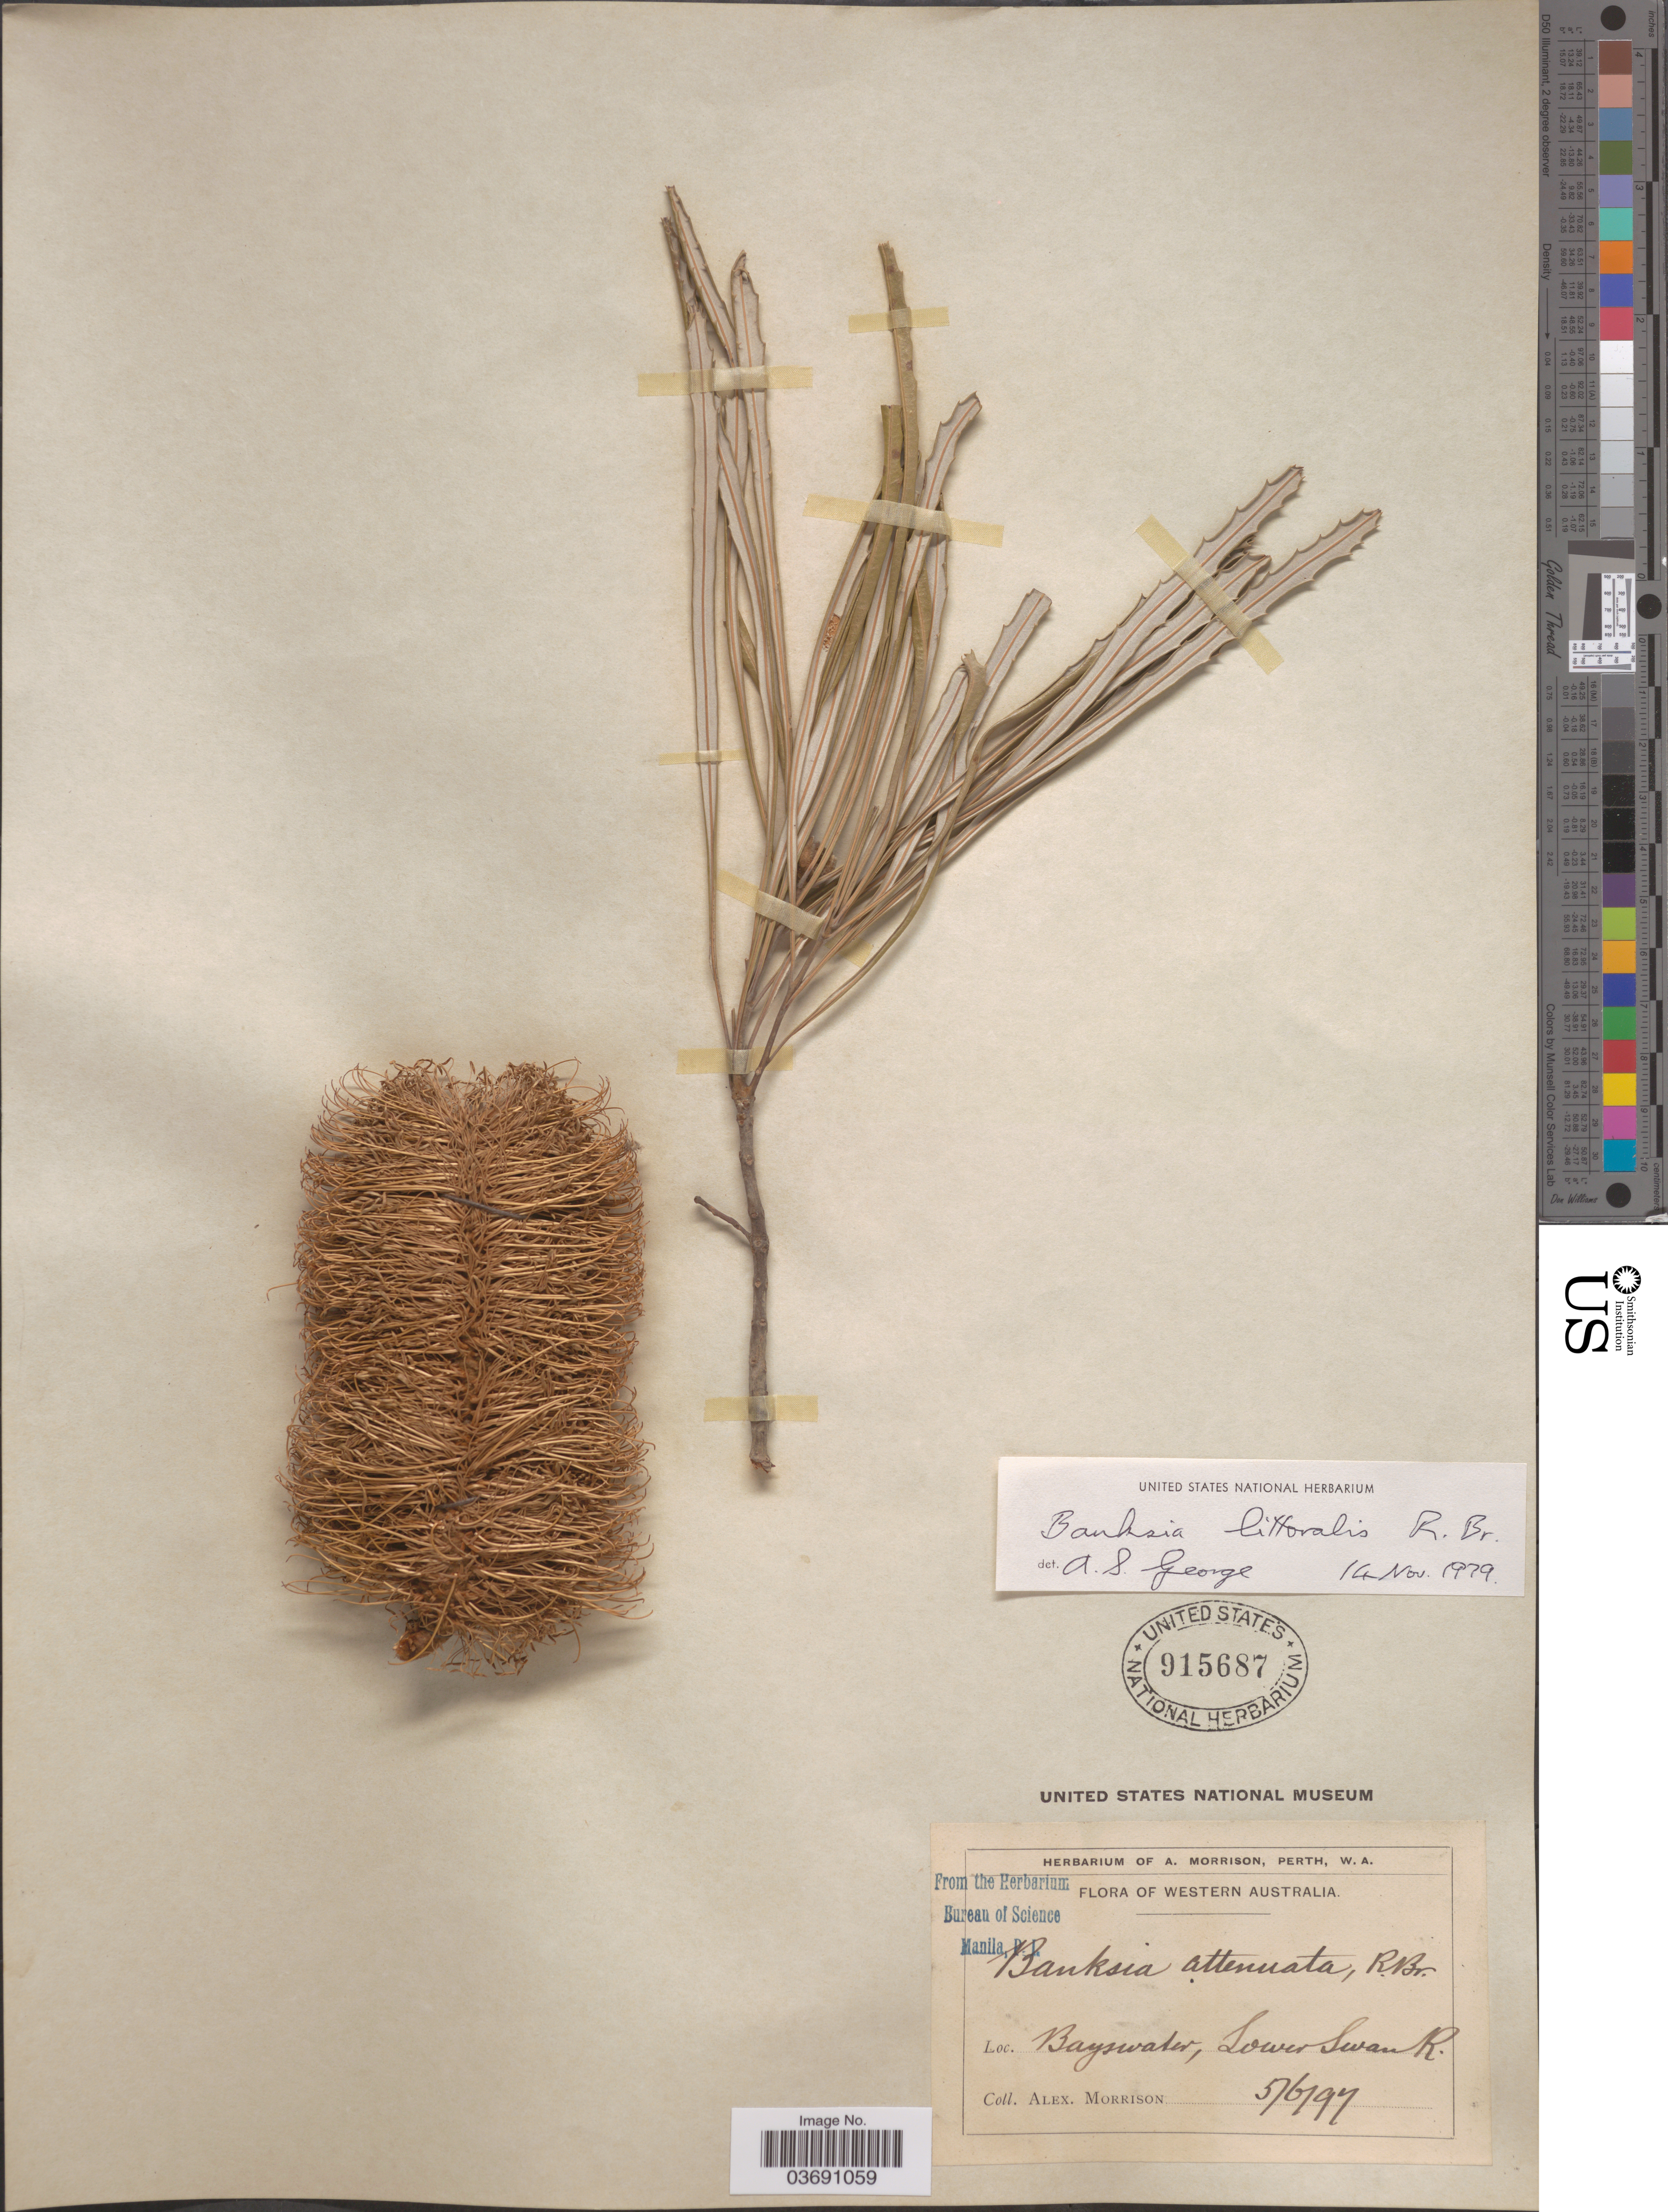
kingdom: Plantae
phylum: Tracheophyta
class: Magnoliopsida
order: Proteales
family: Proteaceae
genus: Banksia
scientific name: Banksia littoralis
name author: R. Br.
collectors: A. Morrison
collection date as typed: Transcribed d/m/y: 5/6/97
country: Australia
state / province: Western Australia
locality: Bayswater, Lower Swan R.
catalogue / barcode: US 915687